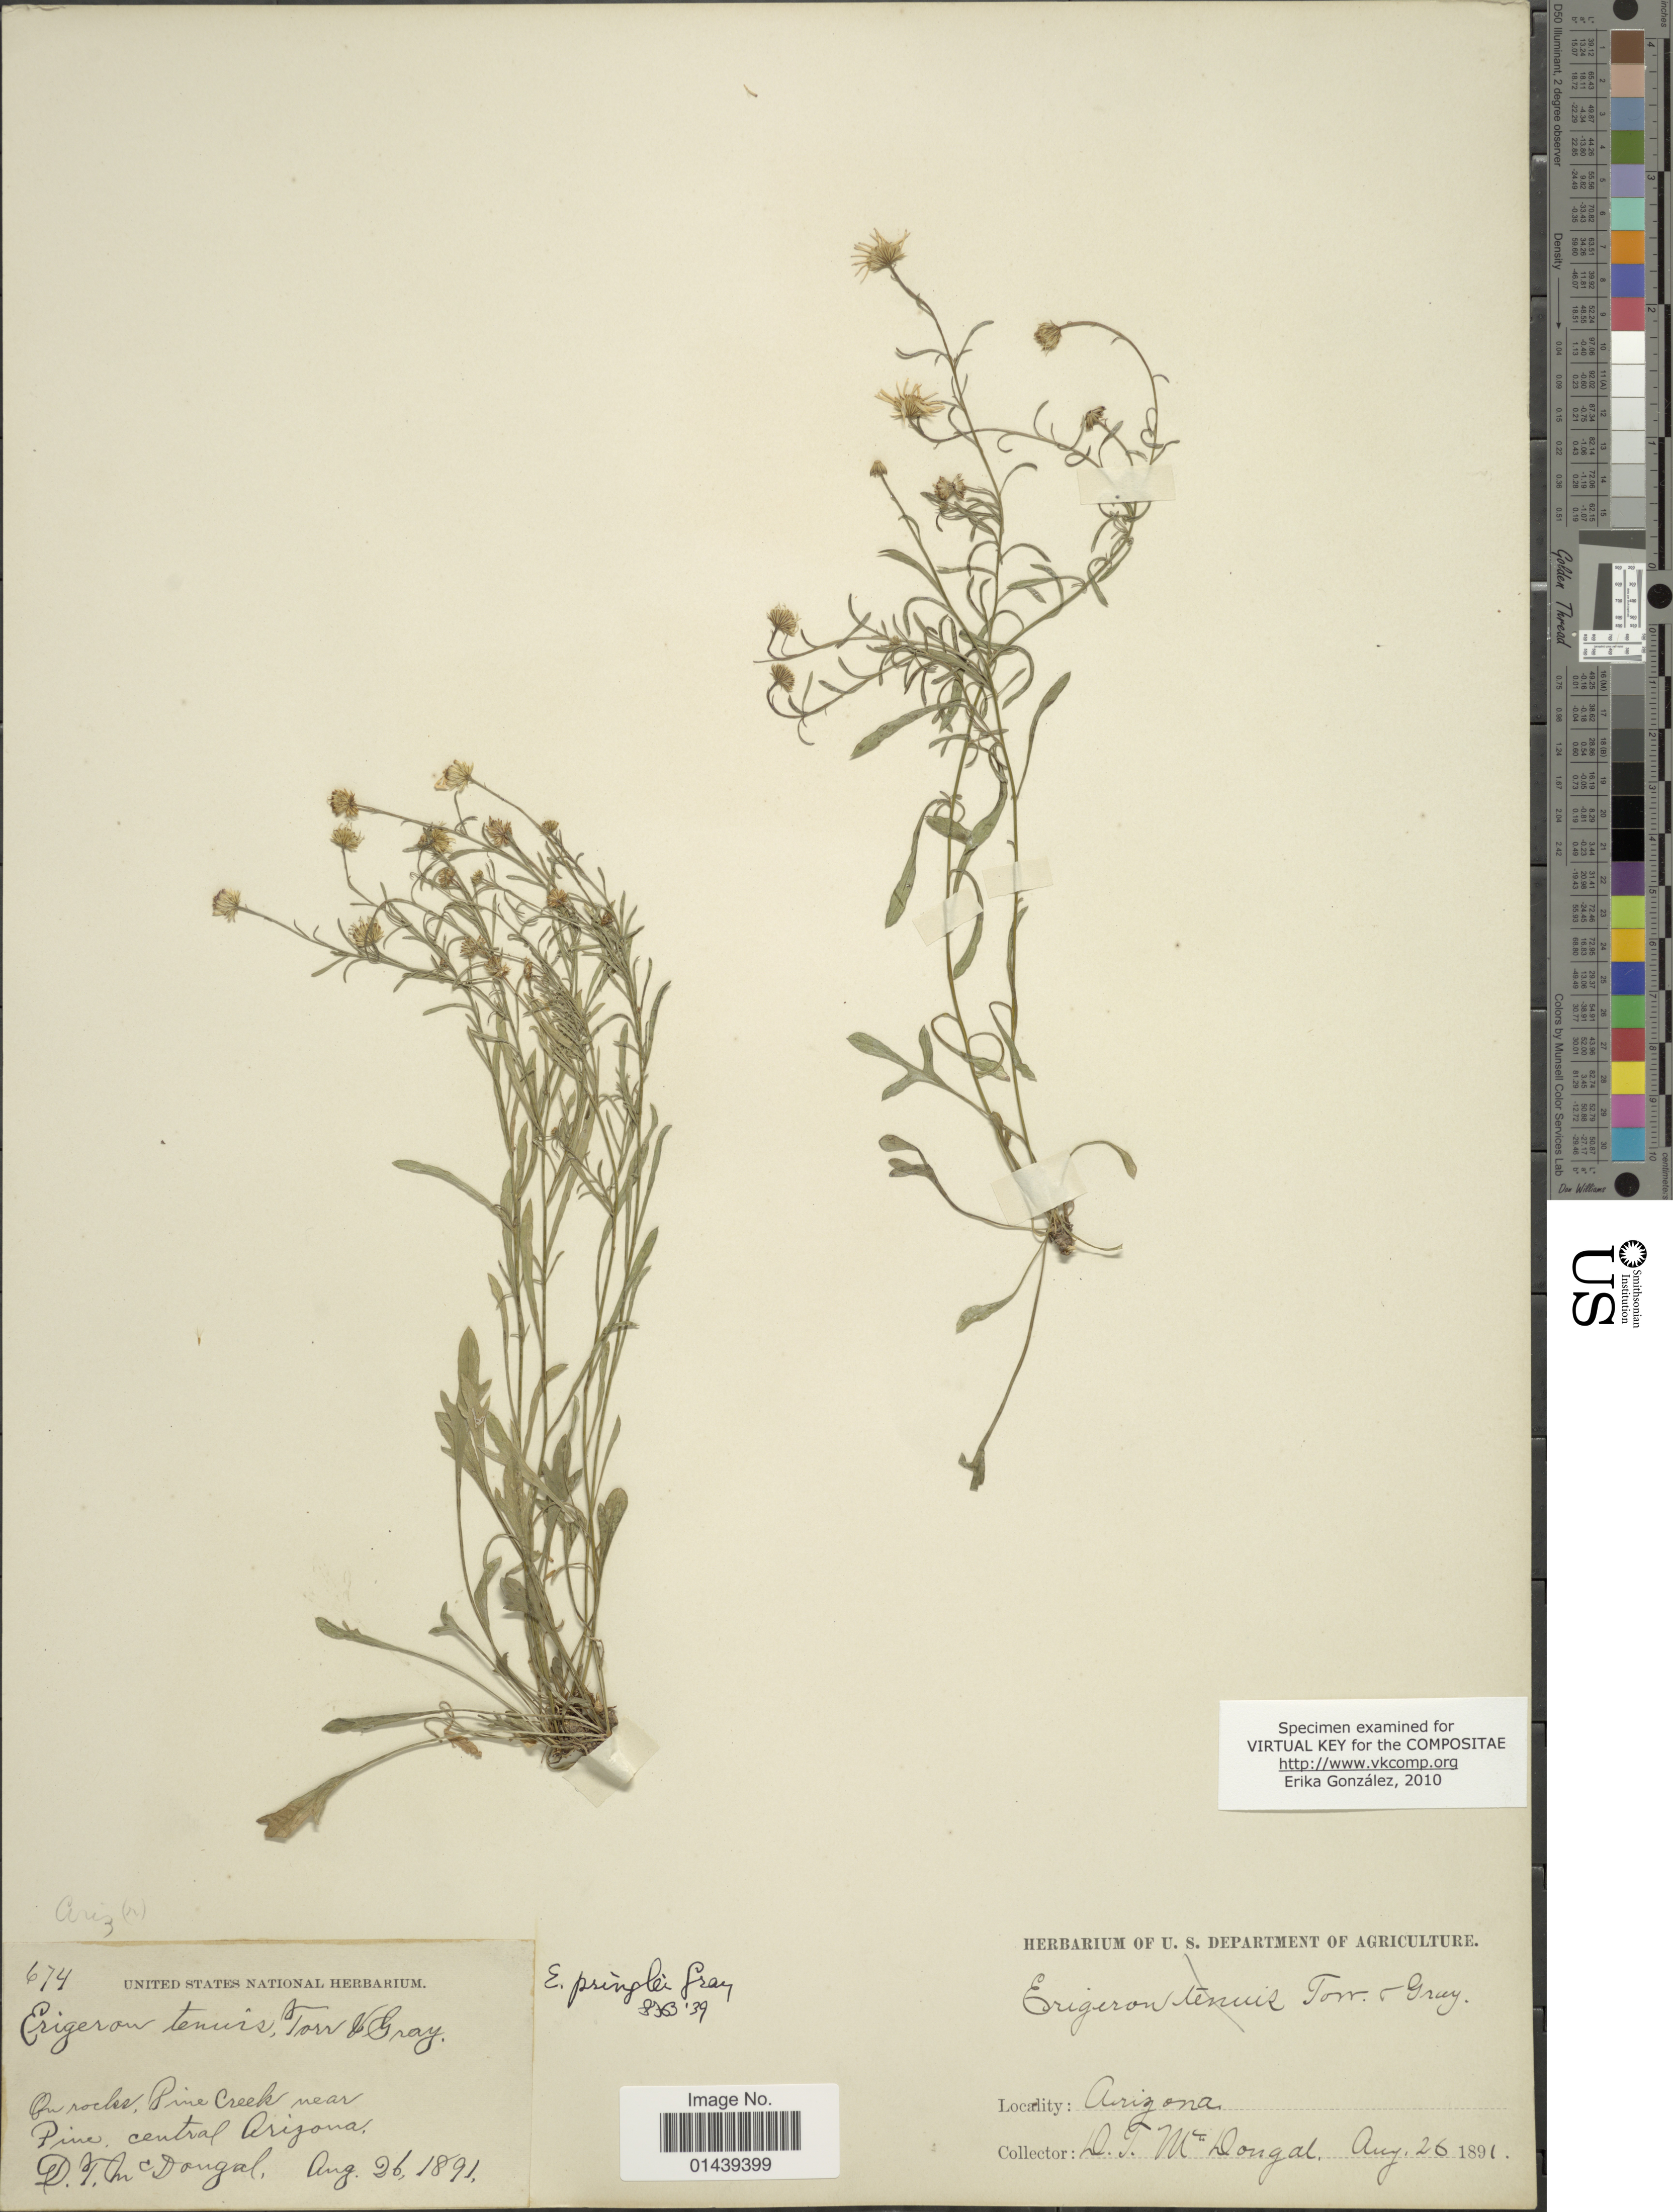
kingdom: Plantae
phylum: Tracheophyta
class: Magnoliopsida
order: Asterales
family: Asteraceae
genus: Erigeron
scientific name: Erigeron pringlei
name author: A. Gray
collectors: D. McDougal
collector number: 674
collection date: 1891-08-26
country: United States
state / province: Arizona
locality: Pine Creek, near Pine. Central Arizona